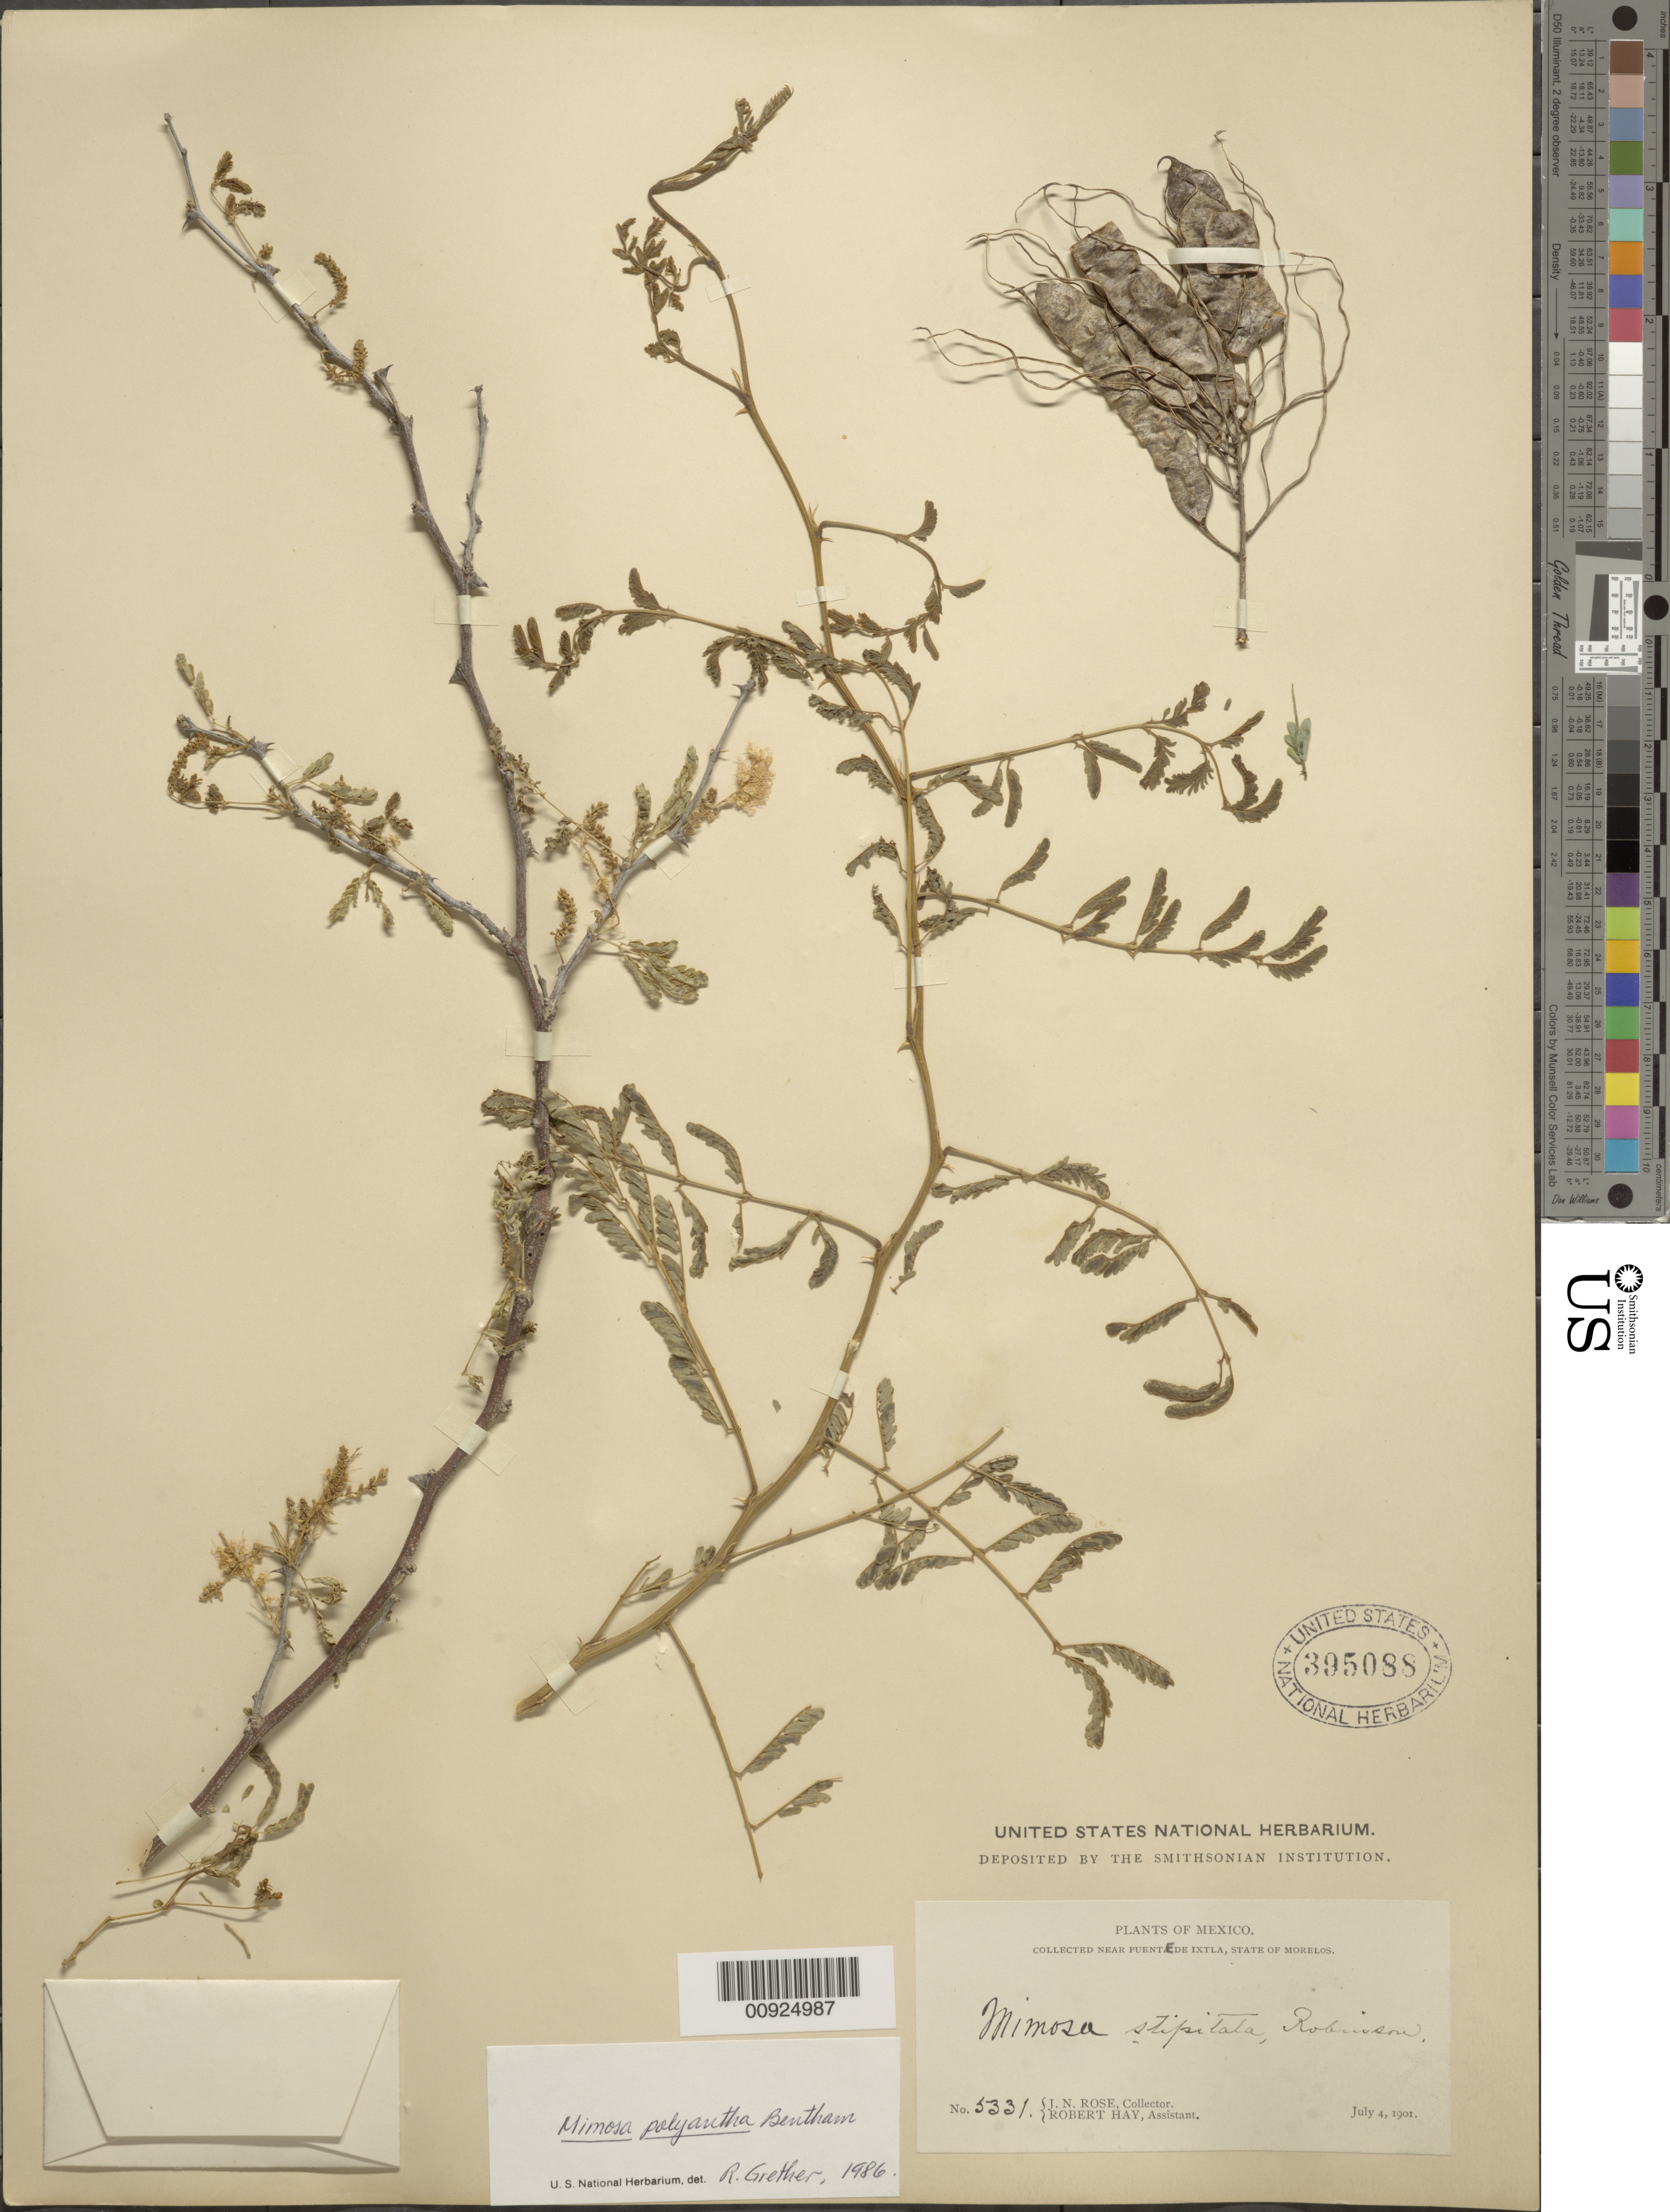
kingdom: Plantae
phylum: Tracheophyta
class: Magnoliopsida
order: Fabales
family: Fabaceae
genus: Mimosa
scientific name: Mimosa polyantha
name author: Benth.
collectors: J. N. Rose & R. Hay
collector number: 5331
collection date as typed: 04 Jul 1901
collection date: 1901-07-04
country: Mexico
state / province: Morelos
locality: Near Puente de Ixtla, State of Morelos.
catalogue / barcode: US 395088